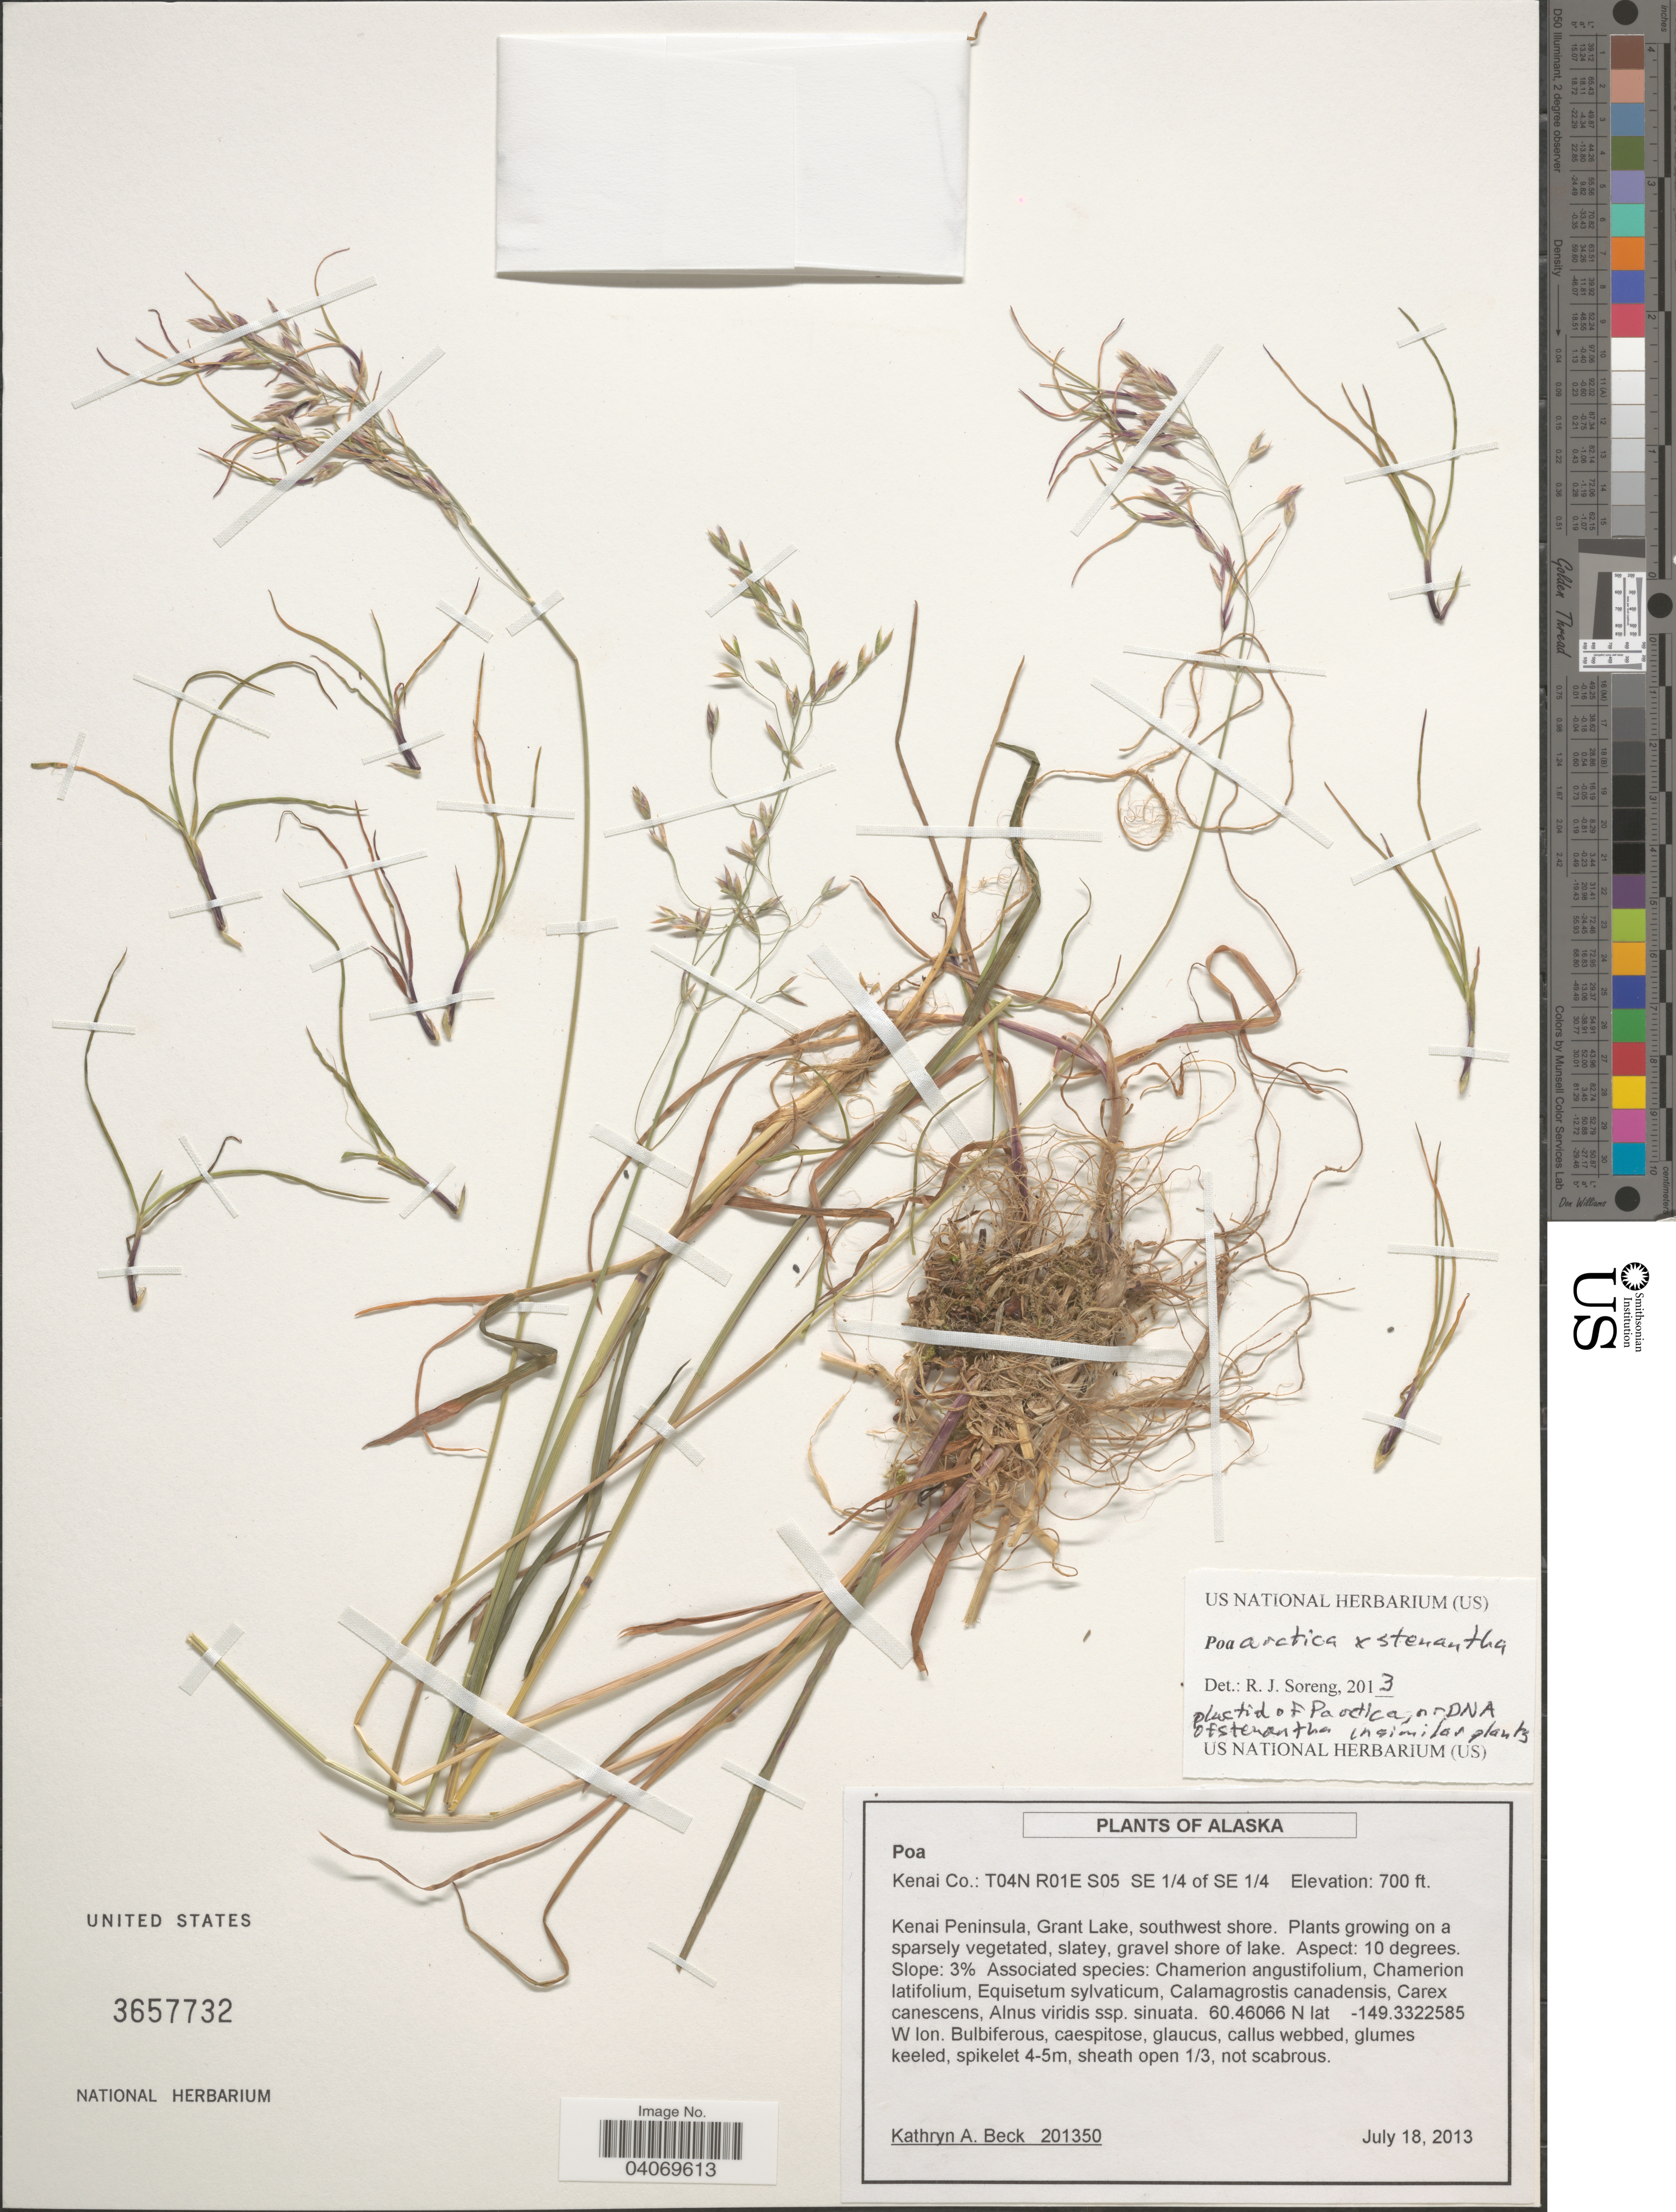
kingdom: Plantae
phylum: Tracheophyta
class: Liliopsida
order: Poales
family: Poaceae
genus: Poa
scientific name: Poa sp.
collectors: K. Beck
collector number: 201350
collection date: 2013-07-18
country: United States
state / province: Alaska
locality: Kenai Co.: T04N R01E S05 SE ¼ of SE ¼. Kenai Peninsula, Grant Lake, southwest shore.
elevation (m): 213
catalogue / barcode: US 3657732